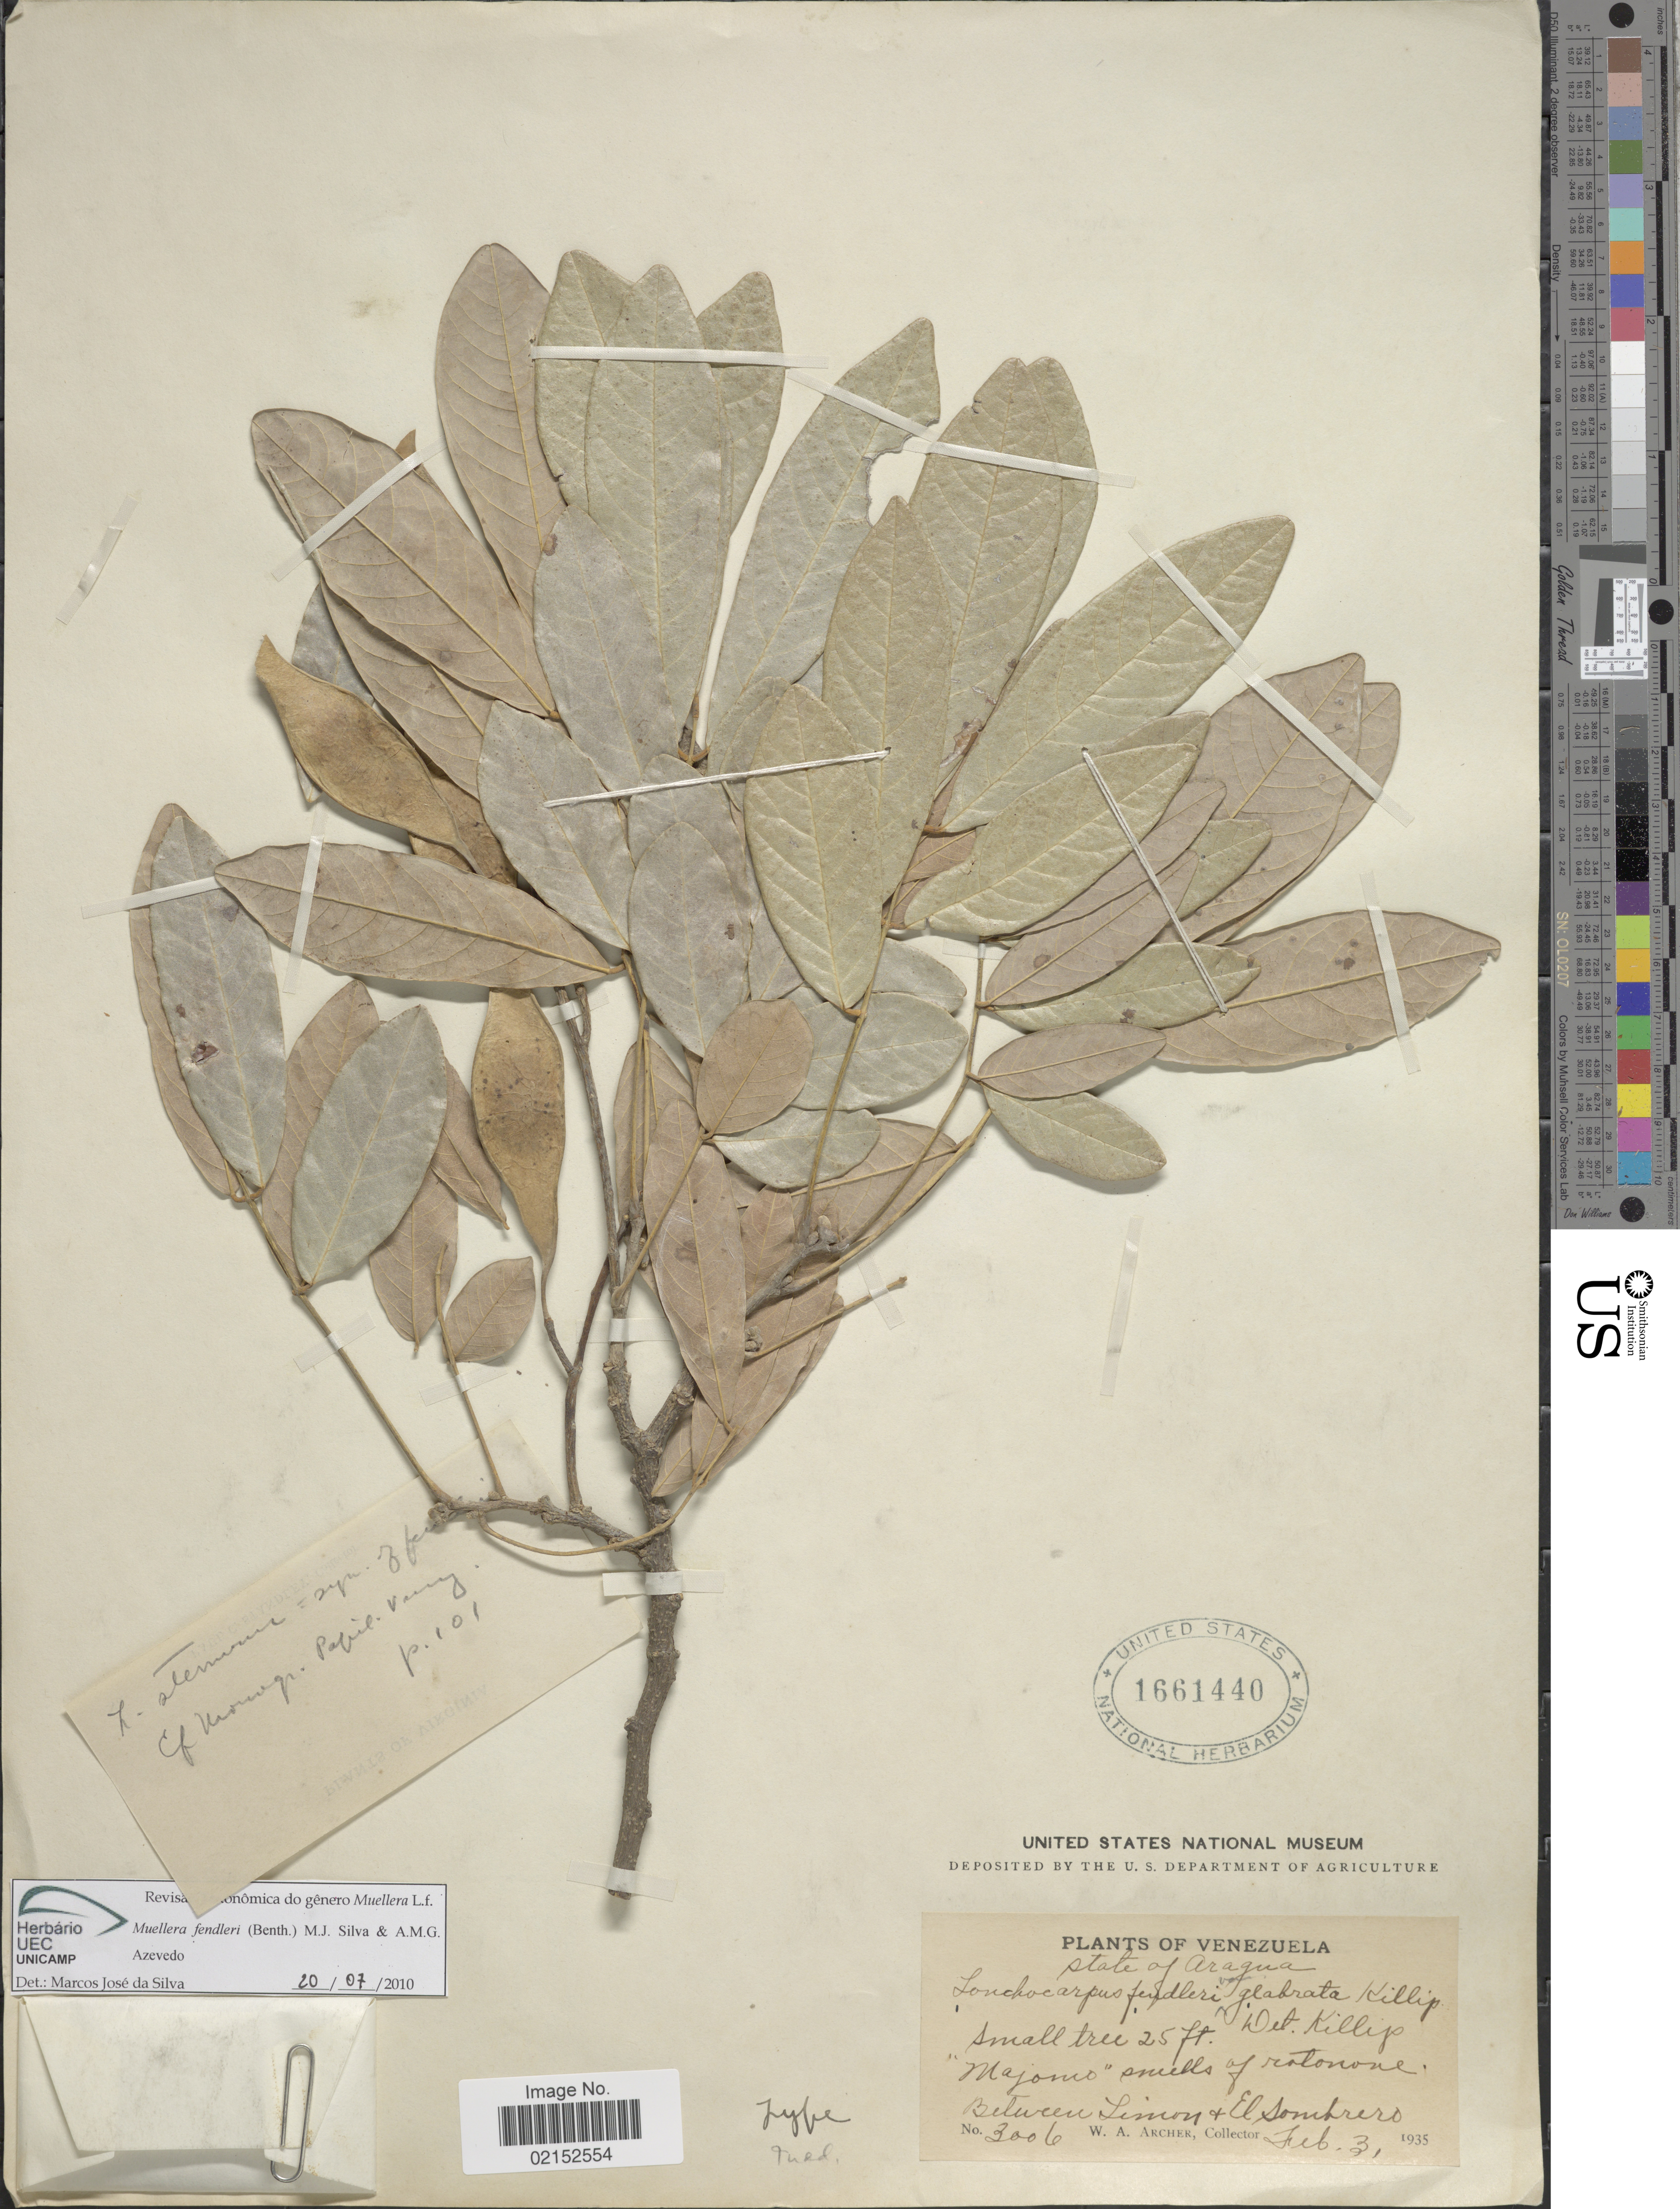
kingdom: Plantae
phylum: Tracheophyta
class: Magnoliopsida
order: Fabales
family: Fabaceae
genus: Muellera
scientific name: Muellera fendleri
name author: (Benth.) M.J. Silva & A.M.G. Azevedo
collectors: W. A. Archer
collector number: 3006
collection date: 1935-02-03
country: Venezuela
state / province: Aragua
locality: Between Limon + El Sombrero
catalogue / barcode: US 1661440